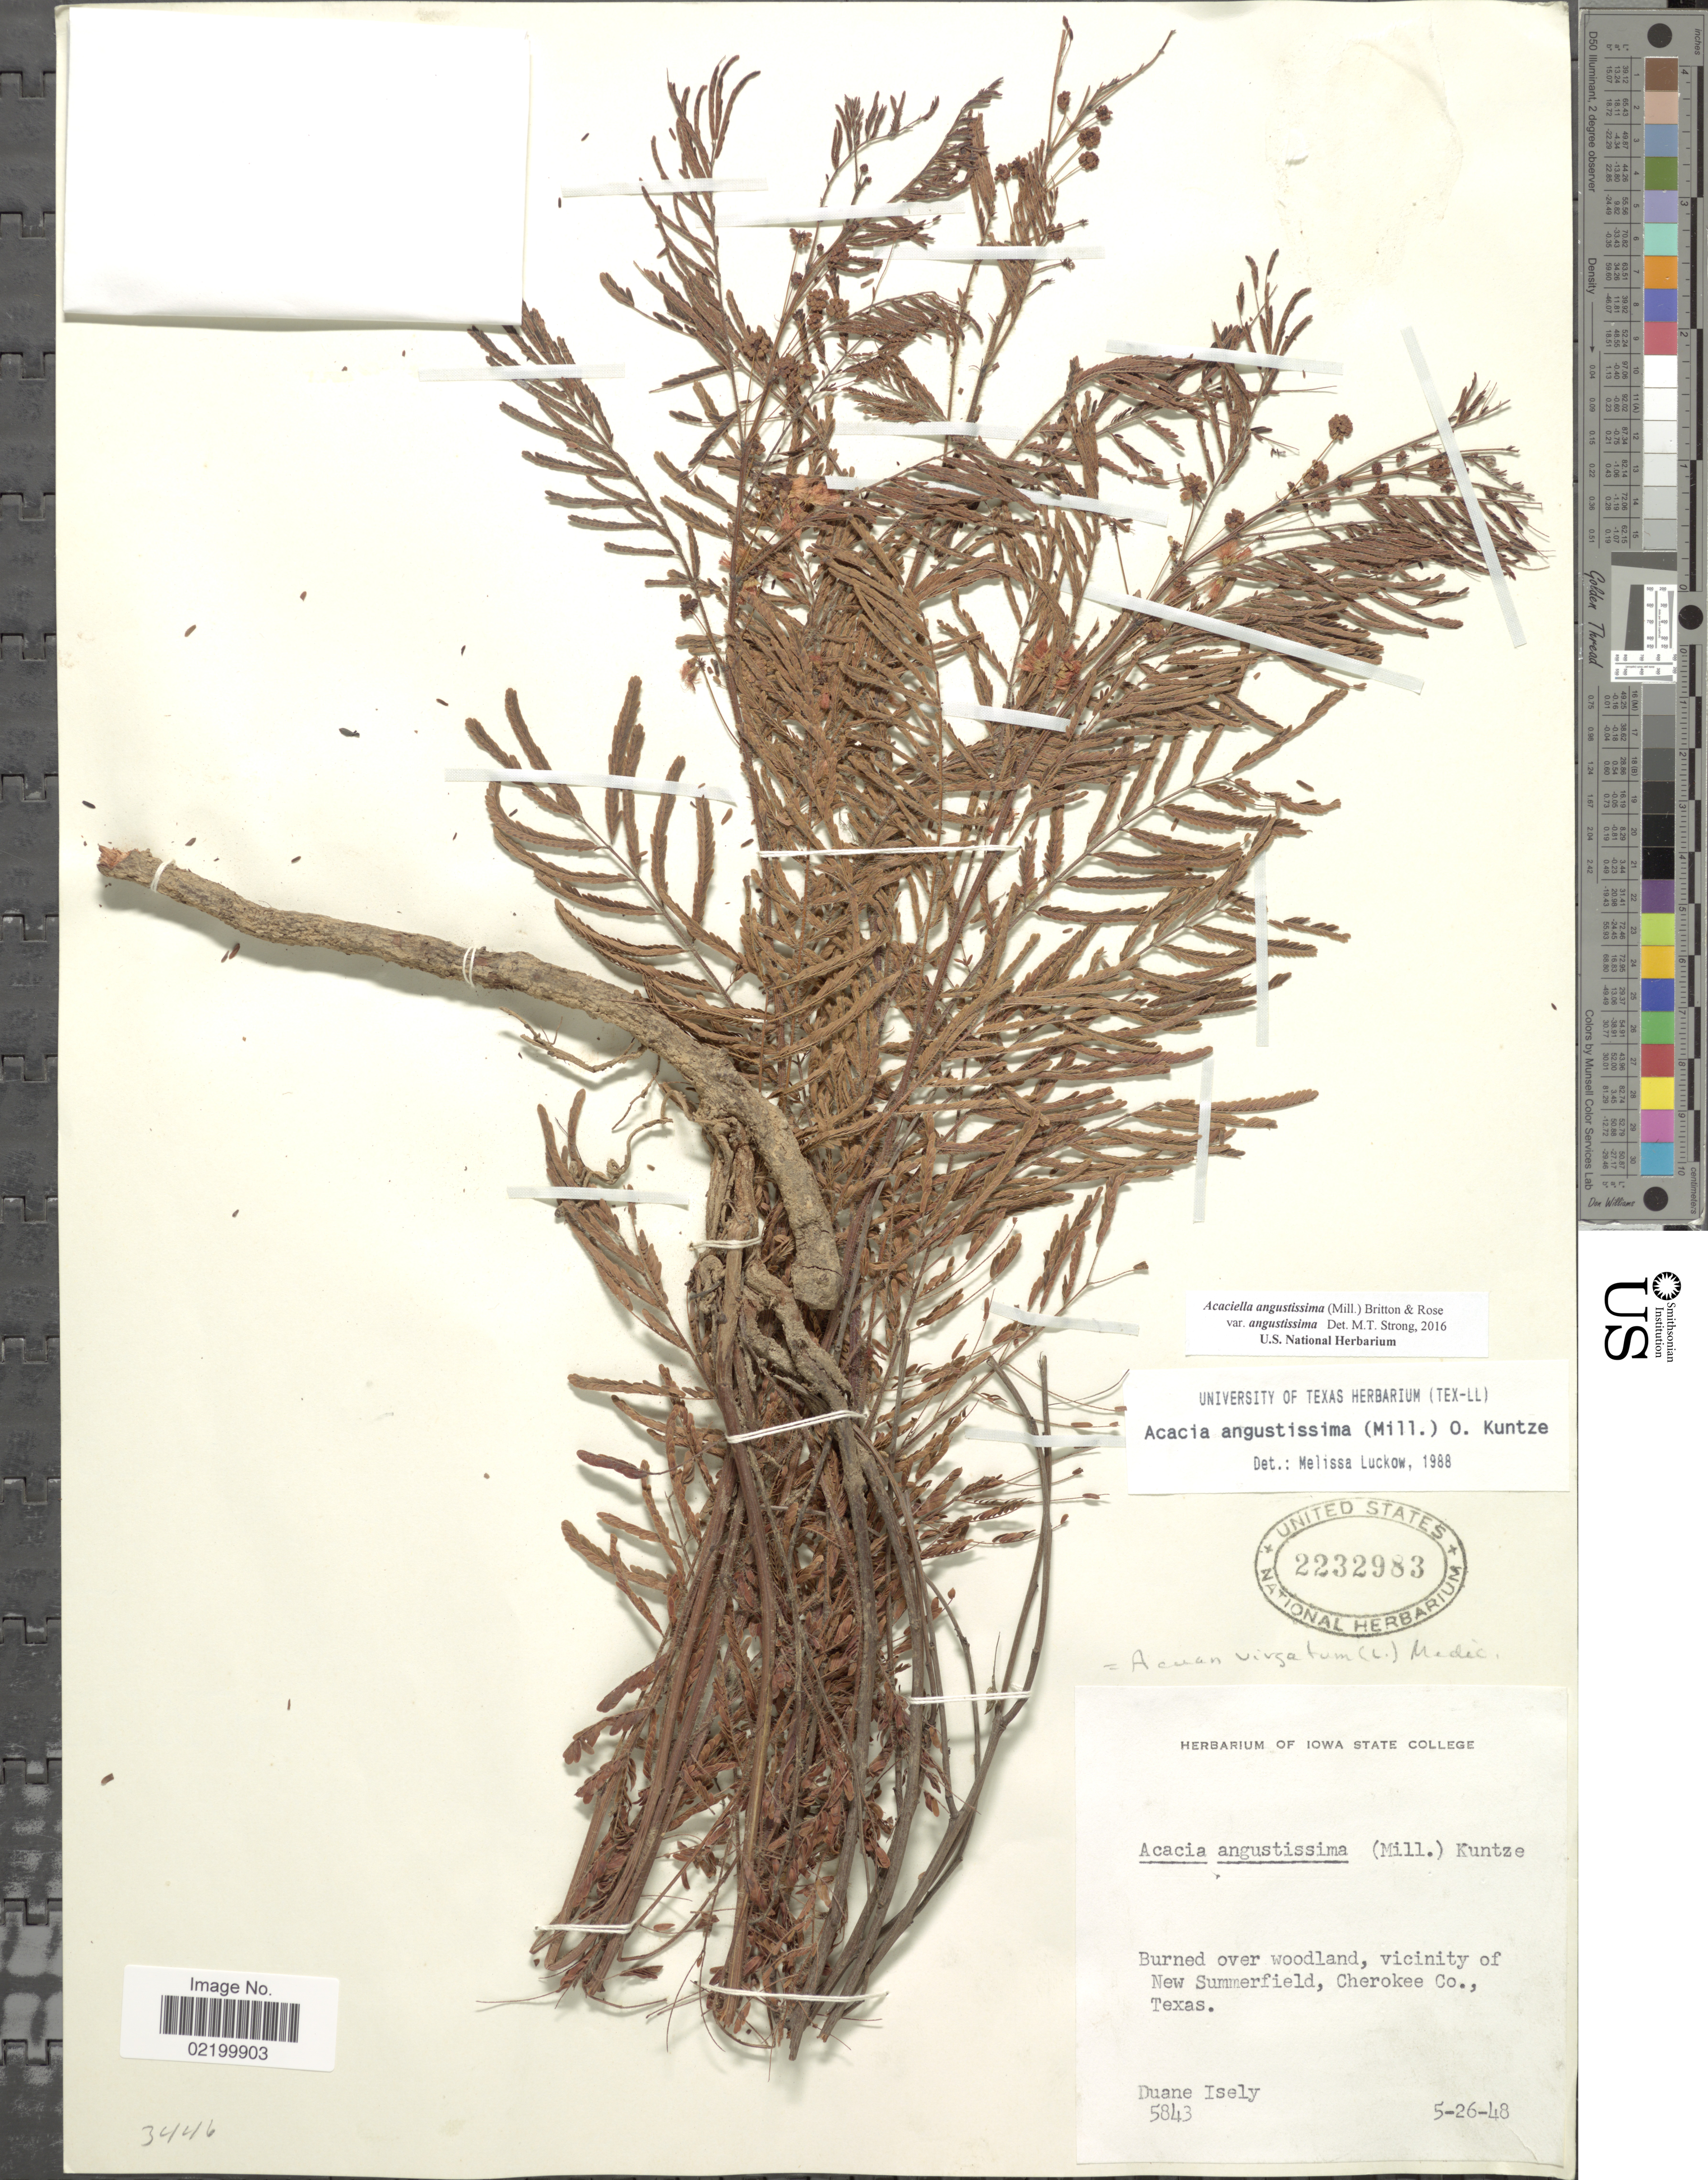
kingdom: Plantae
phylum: Tracheophyta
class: Magnoliopsida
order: Fabales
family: Fabaceae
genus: Acaciella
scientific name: Acaciella angustissima var. angustissima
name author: (Mill.) Britton & Rose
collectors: D. Isely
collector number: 5843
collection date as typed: Transcribed d/m/y: 26/5/48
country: United States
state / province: Texas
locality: Burned over woodland, vicinity of New Summerfield, Cherokee Co.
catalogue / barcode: US 2232983